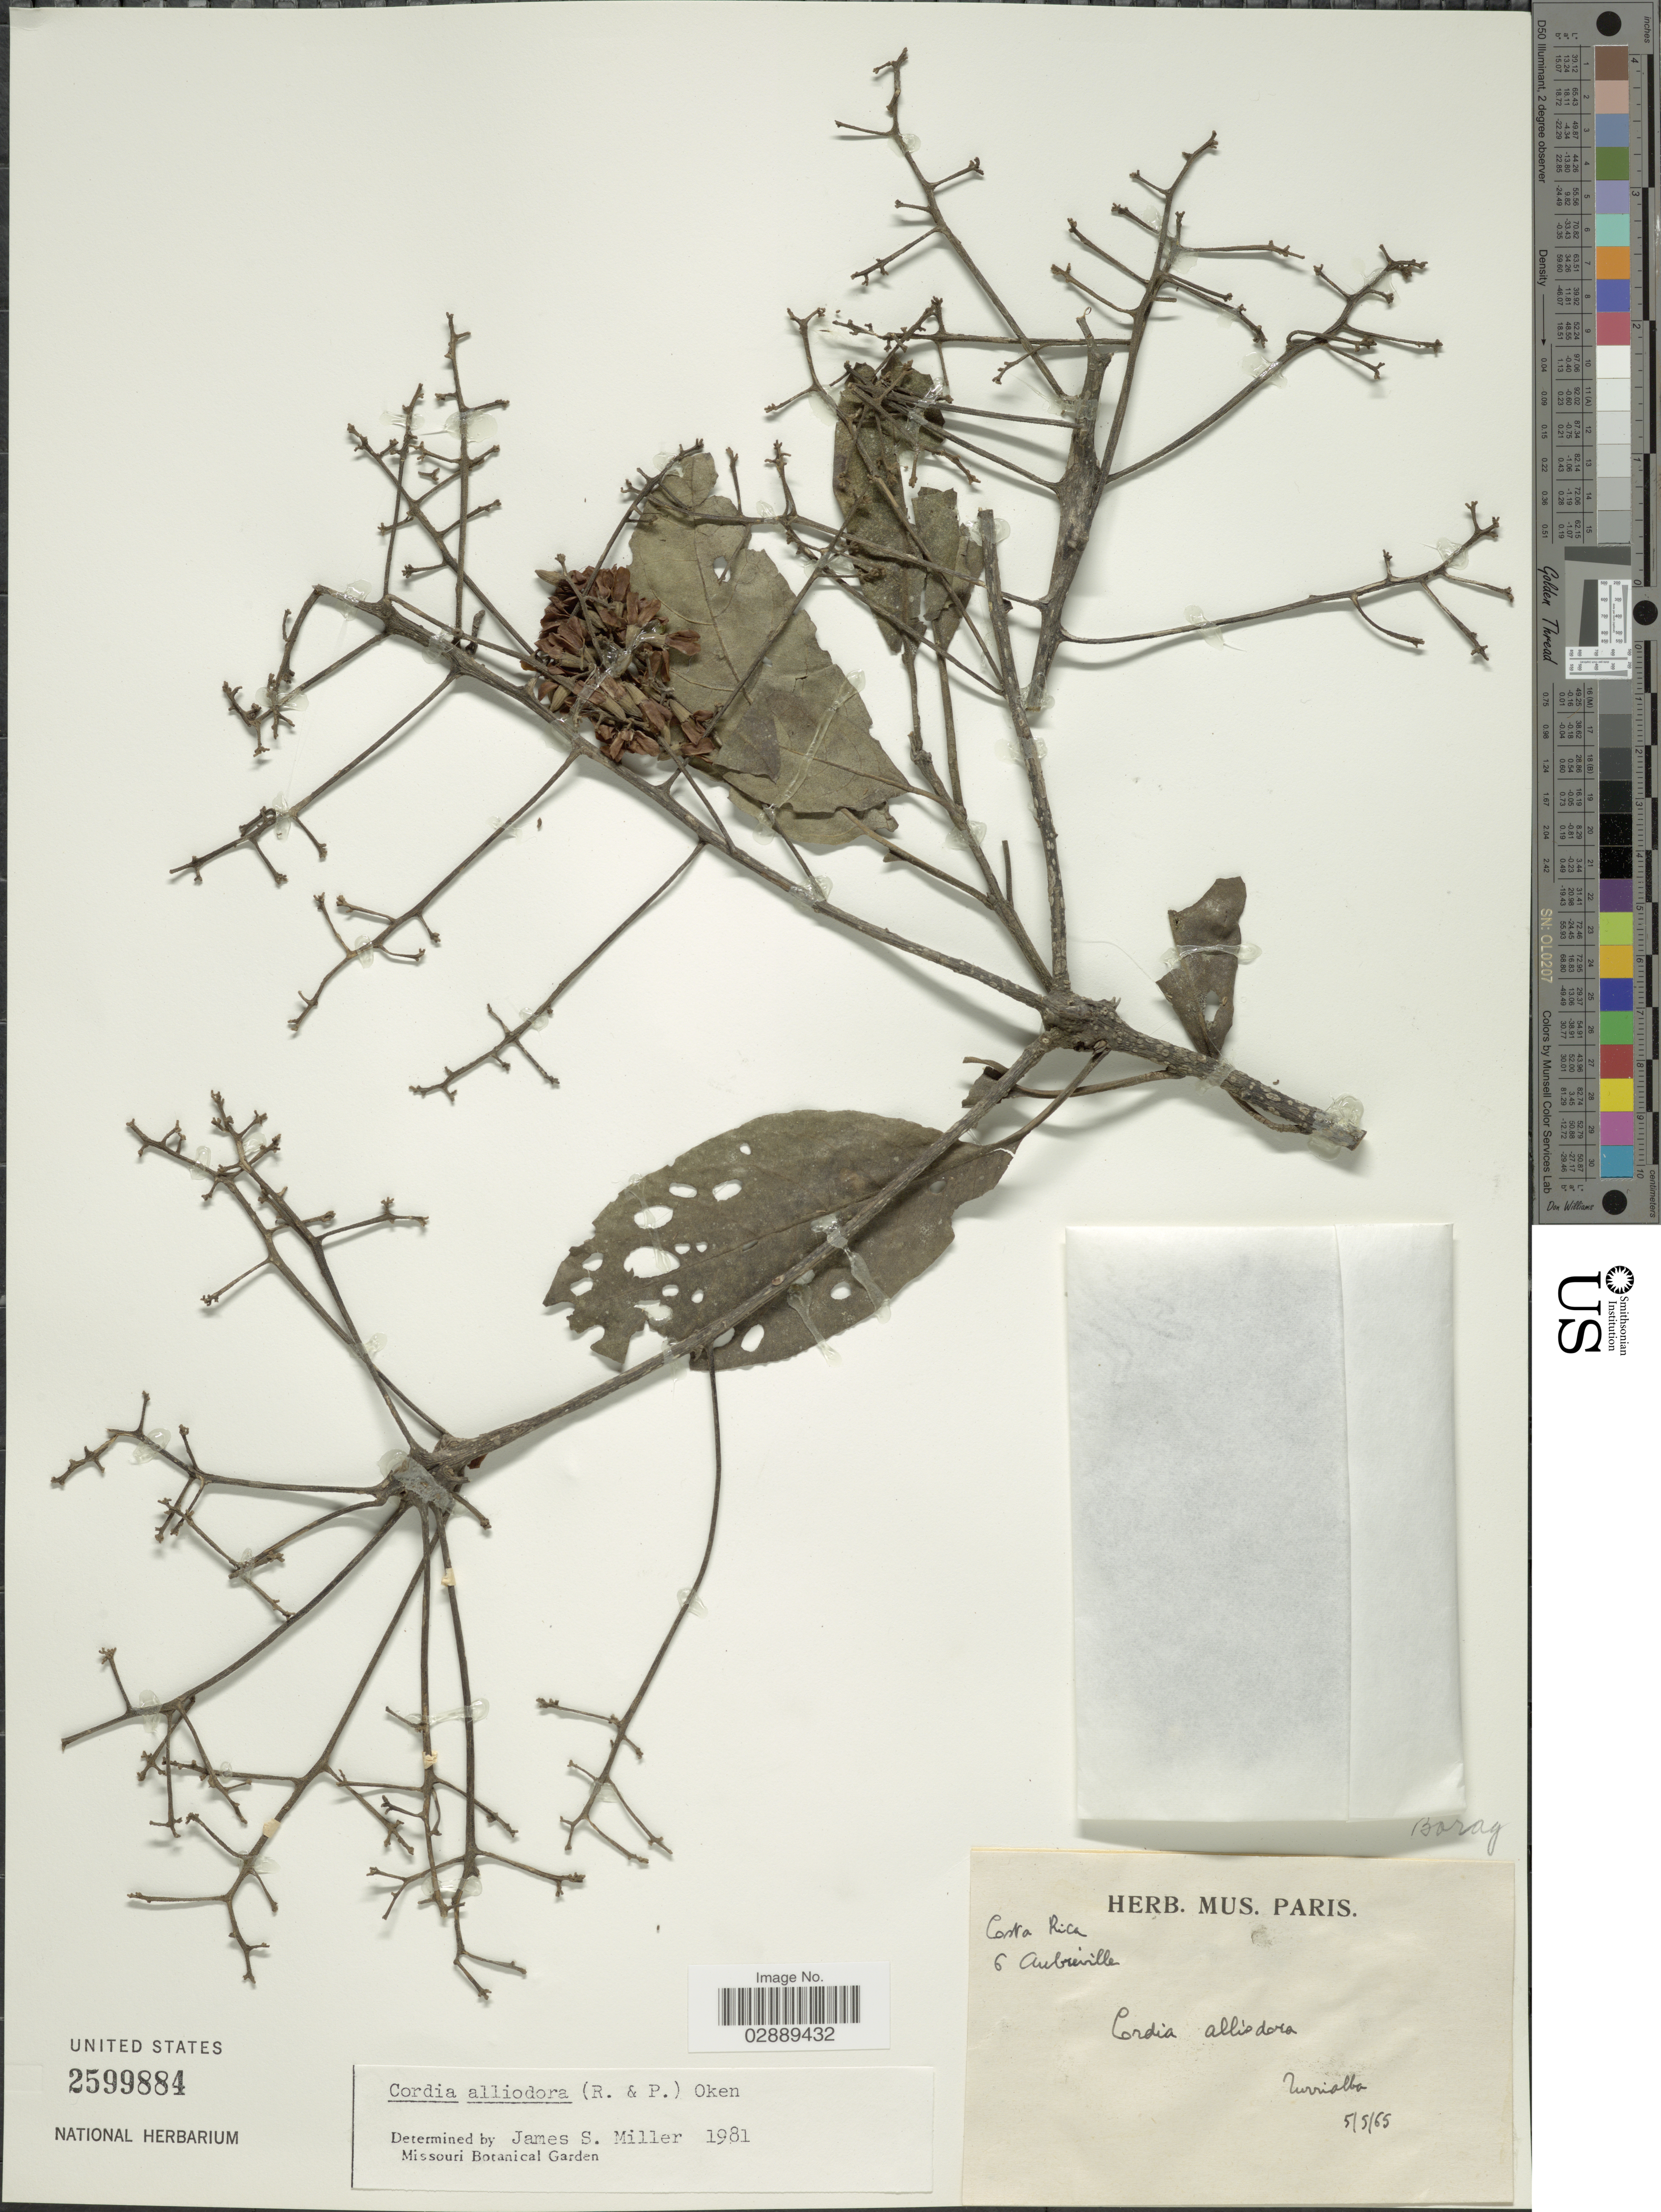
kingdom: Plantae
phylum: Tracheophyta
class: Magnoliopsida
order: Boraginales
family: Cordiaceae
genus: Cordia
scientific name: Cordia alliodora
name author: (Ruiz & Pav.) Oken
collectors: Aubréville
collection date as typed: Transcribed d/m/y: 5/5/65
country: Costa Rica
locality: Turrialba.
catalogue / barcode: US 2599884